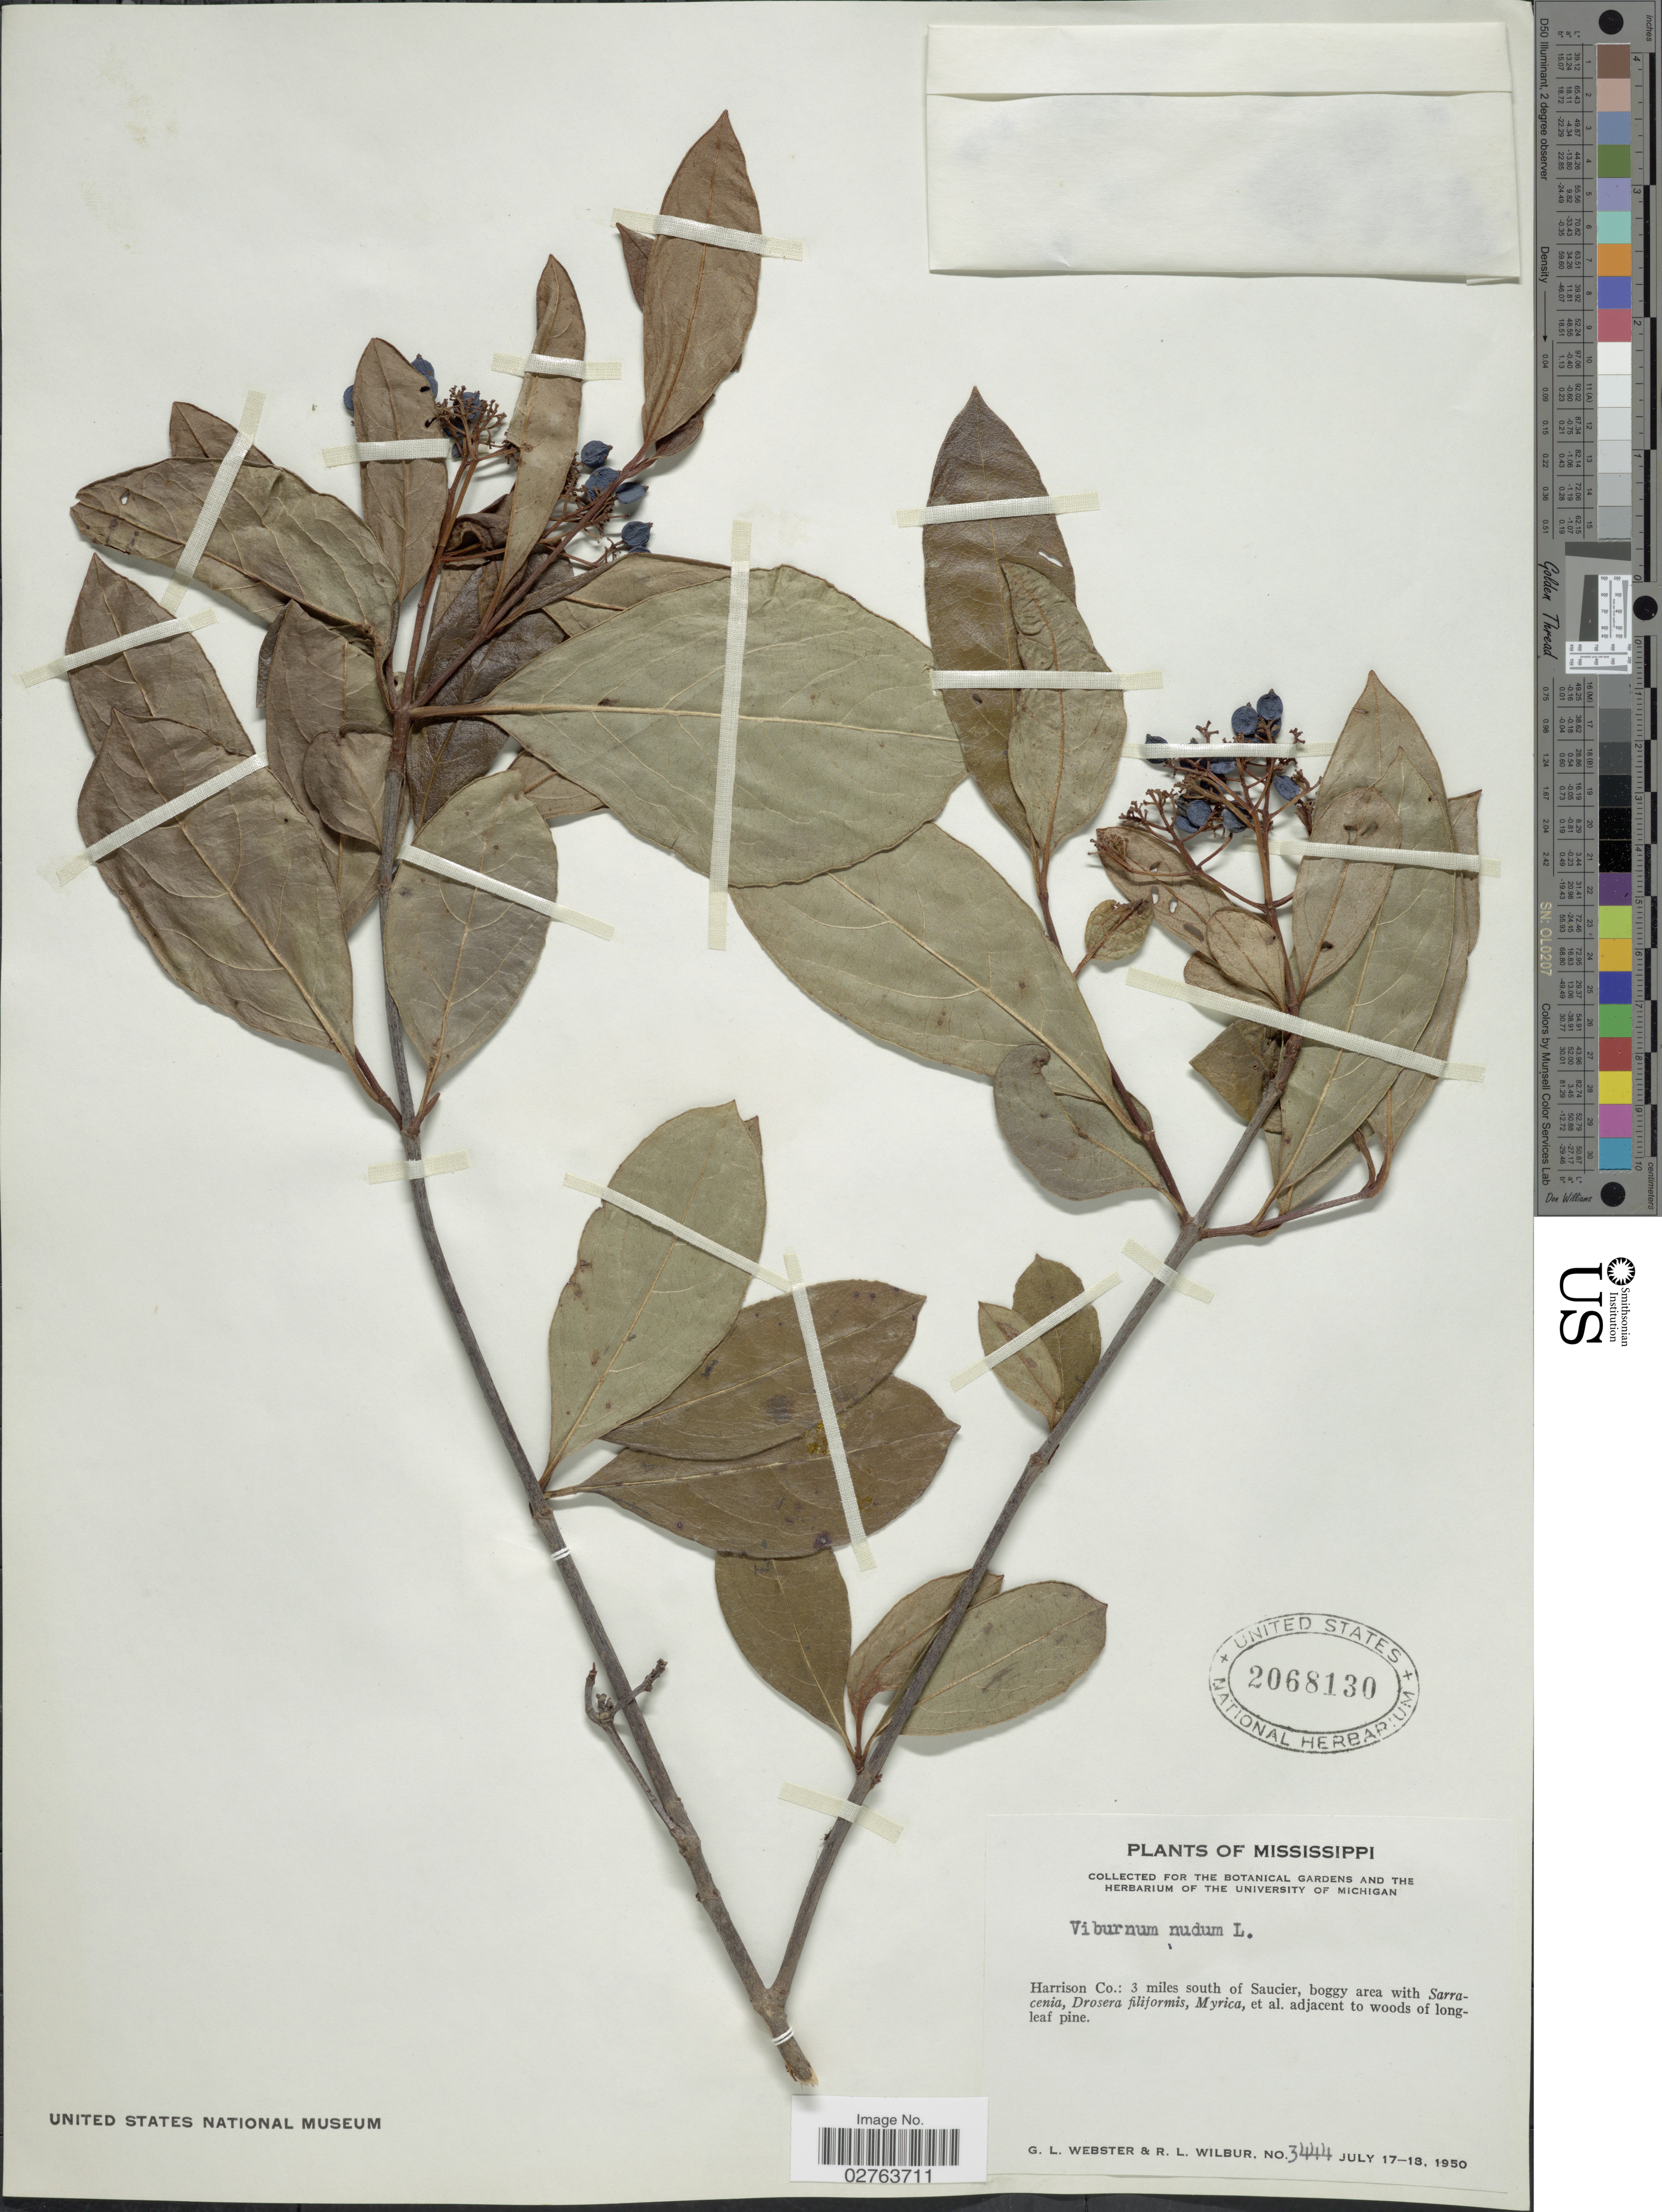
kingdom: Plantae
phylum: Tracheophyta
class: Magnoliopsida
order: Dipsacales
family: Viburnaceae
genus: Viburnum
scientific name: Viburnum nudum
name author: L.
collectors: G. L. Webster & R. L. Wilbur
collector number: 3444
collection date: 1950-07-17/1950-07-18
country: United States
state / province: Mississippi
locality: Harrison Co.: 3 miles south of Saucier, boggy area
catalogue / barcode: US 2068130